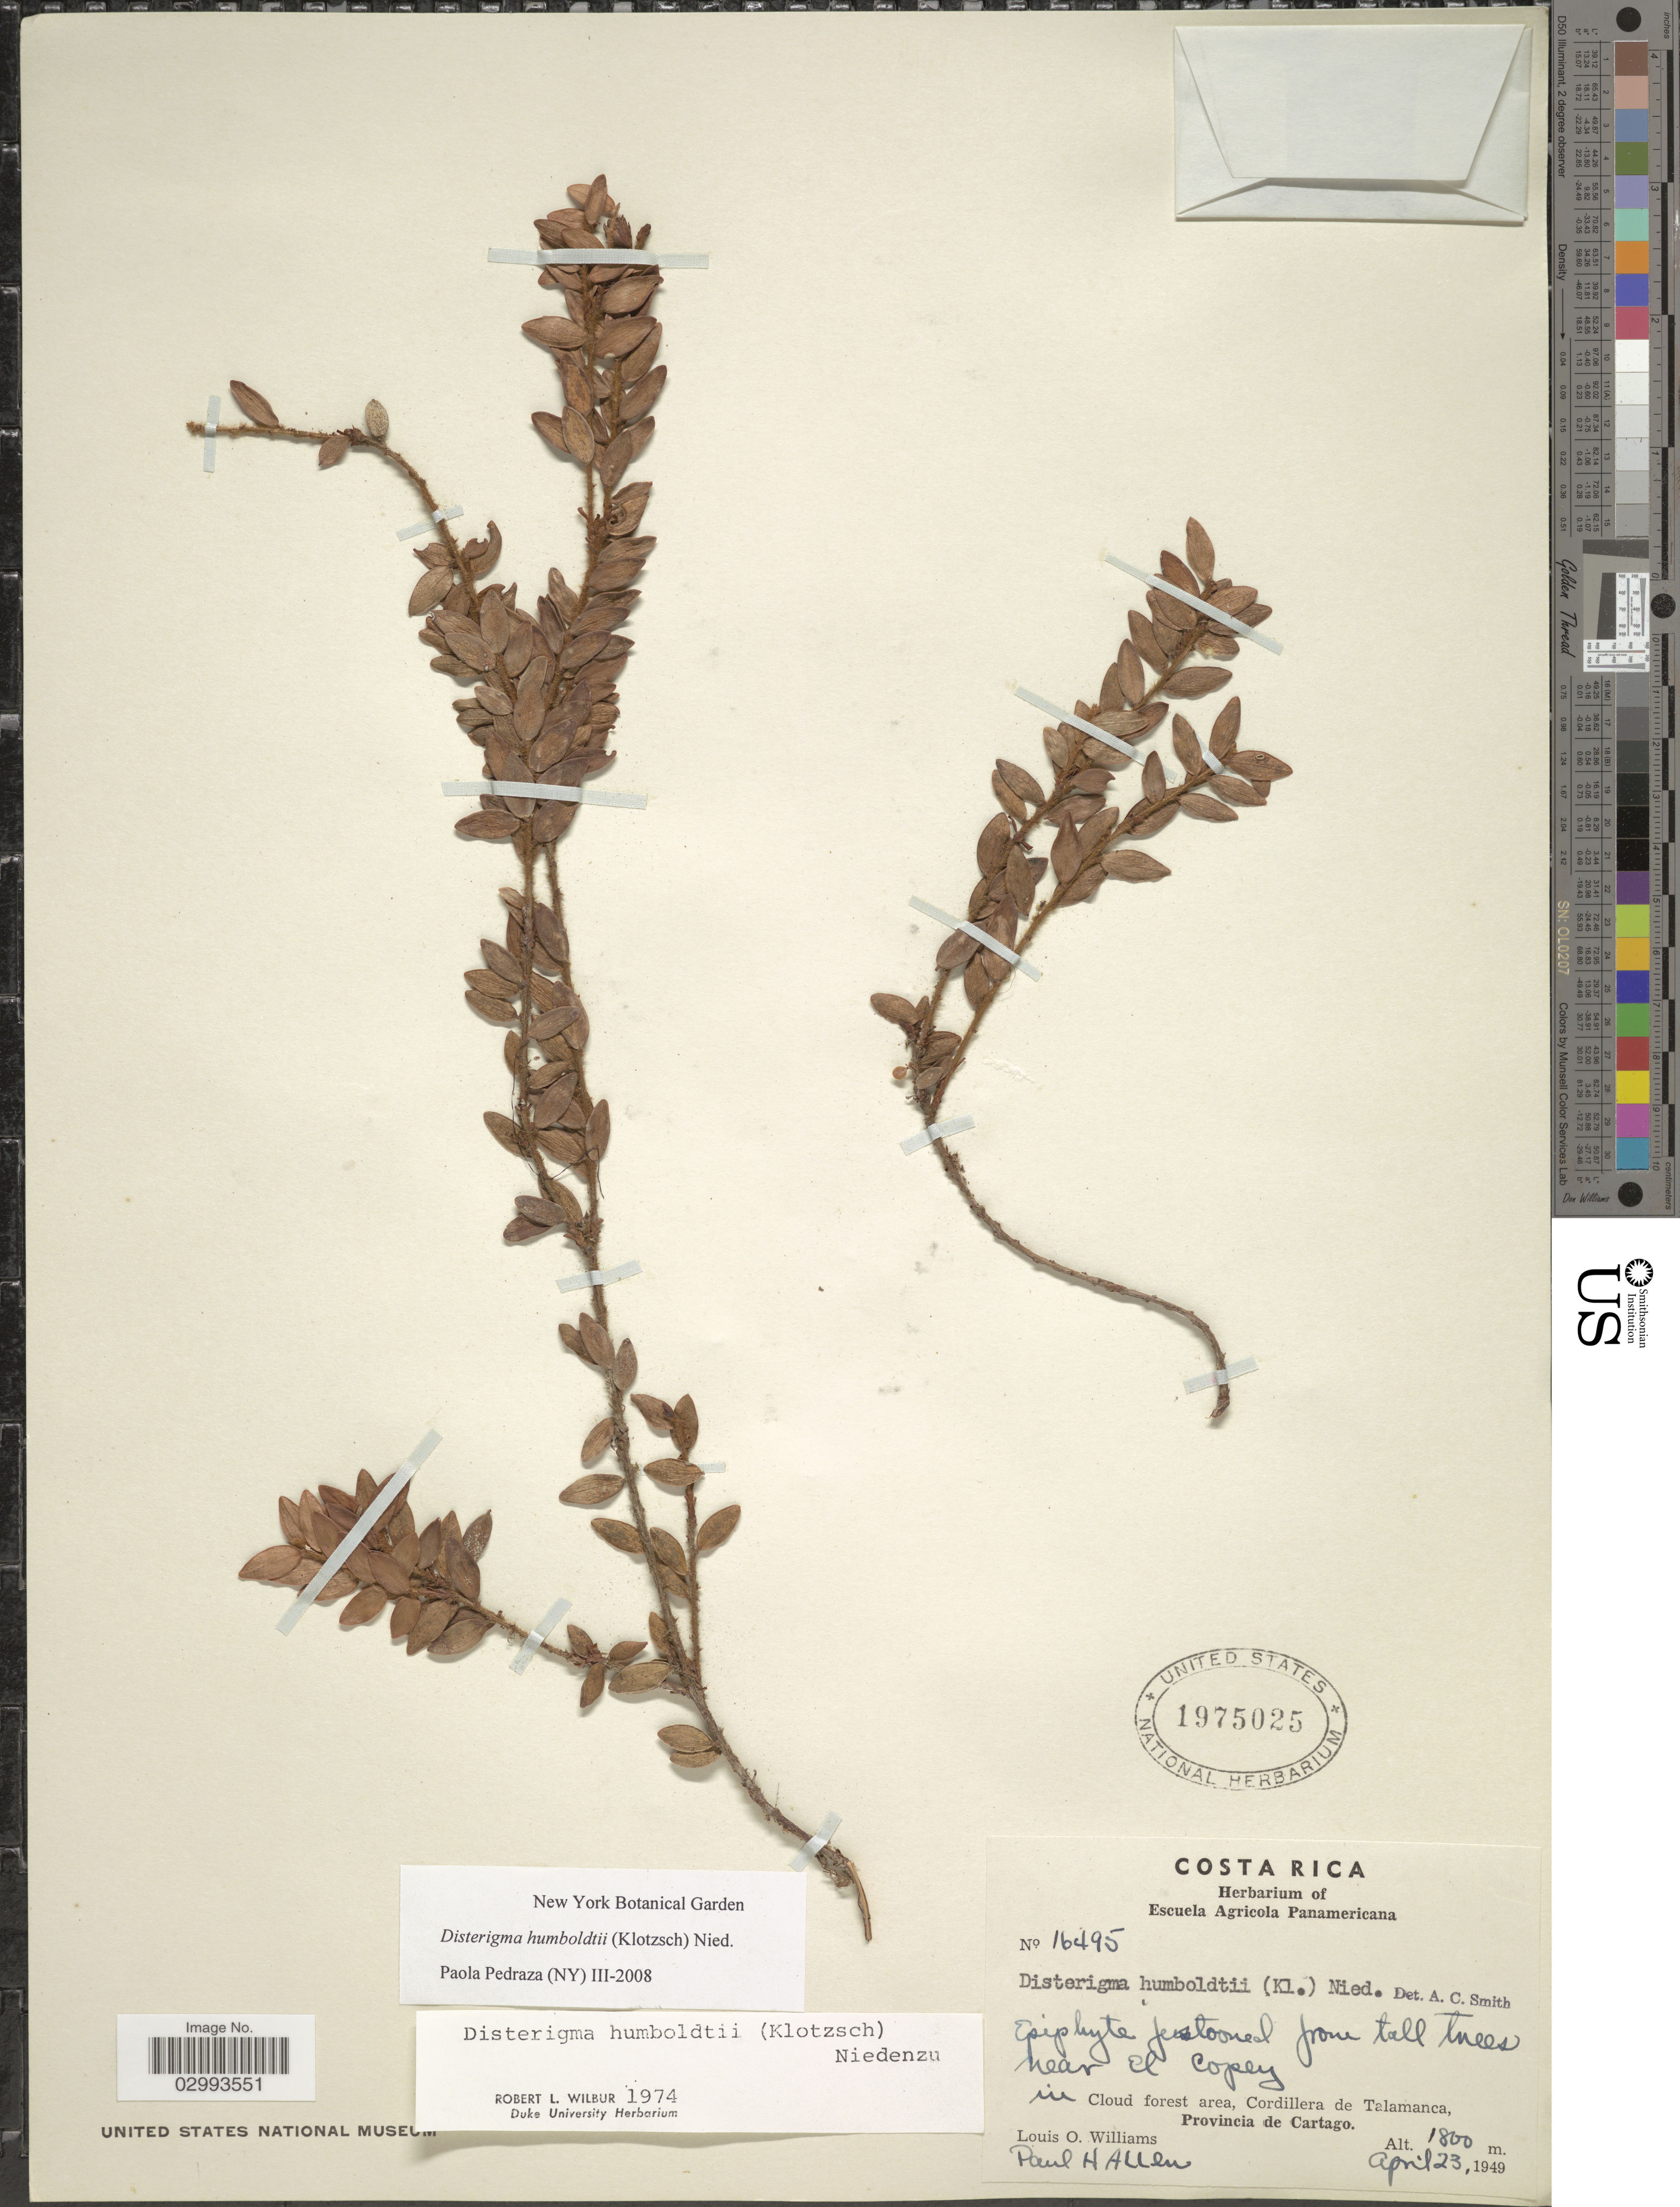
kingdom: Plantae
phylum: Tracheophyta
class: Magnoliopsida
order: Ericales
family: Ericaceae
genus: Disterigma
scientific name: Disterigma humboldtii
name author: (Klotzsch) Nied.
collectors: L. O. Williams & P. H. Allen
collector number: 16495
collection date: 1949-04-23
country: Costa Rica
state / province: Cartago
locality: Near El Copey in Cloud forest area, Cordillera de Talamanca.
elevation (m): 1800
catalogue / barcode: US 1975025